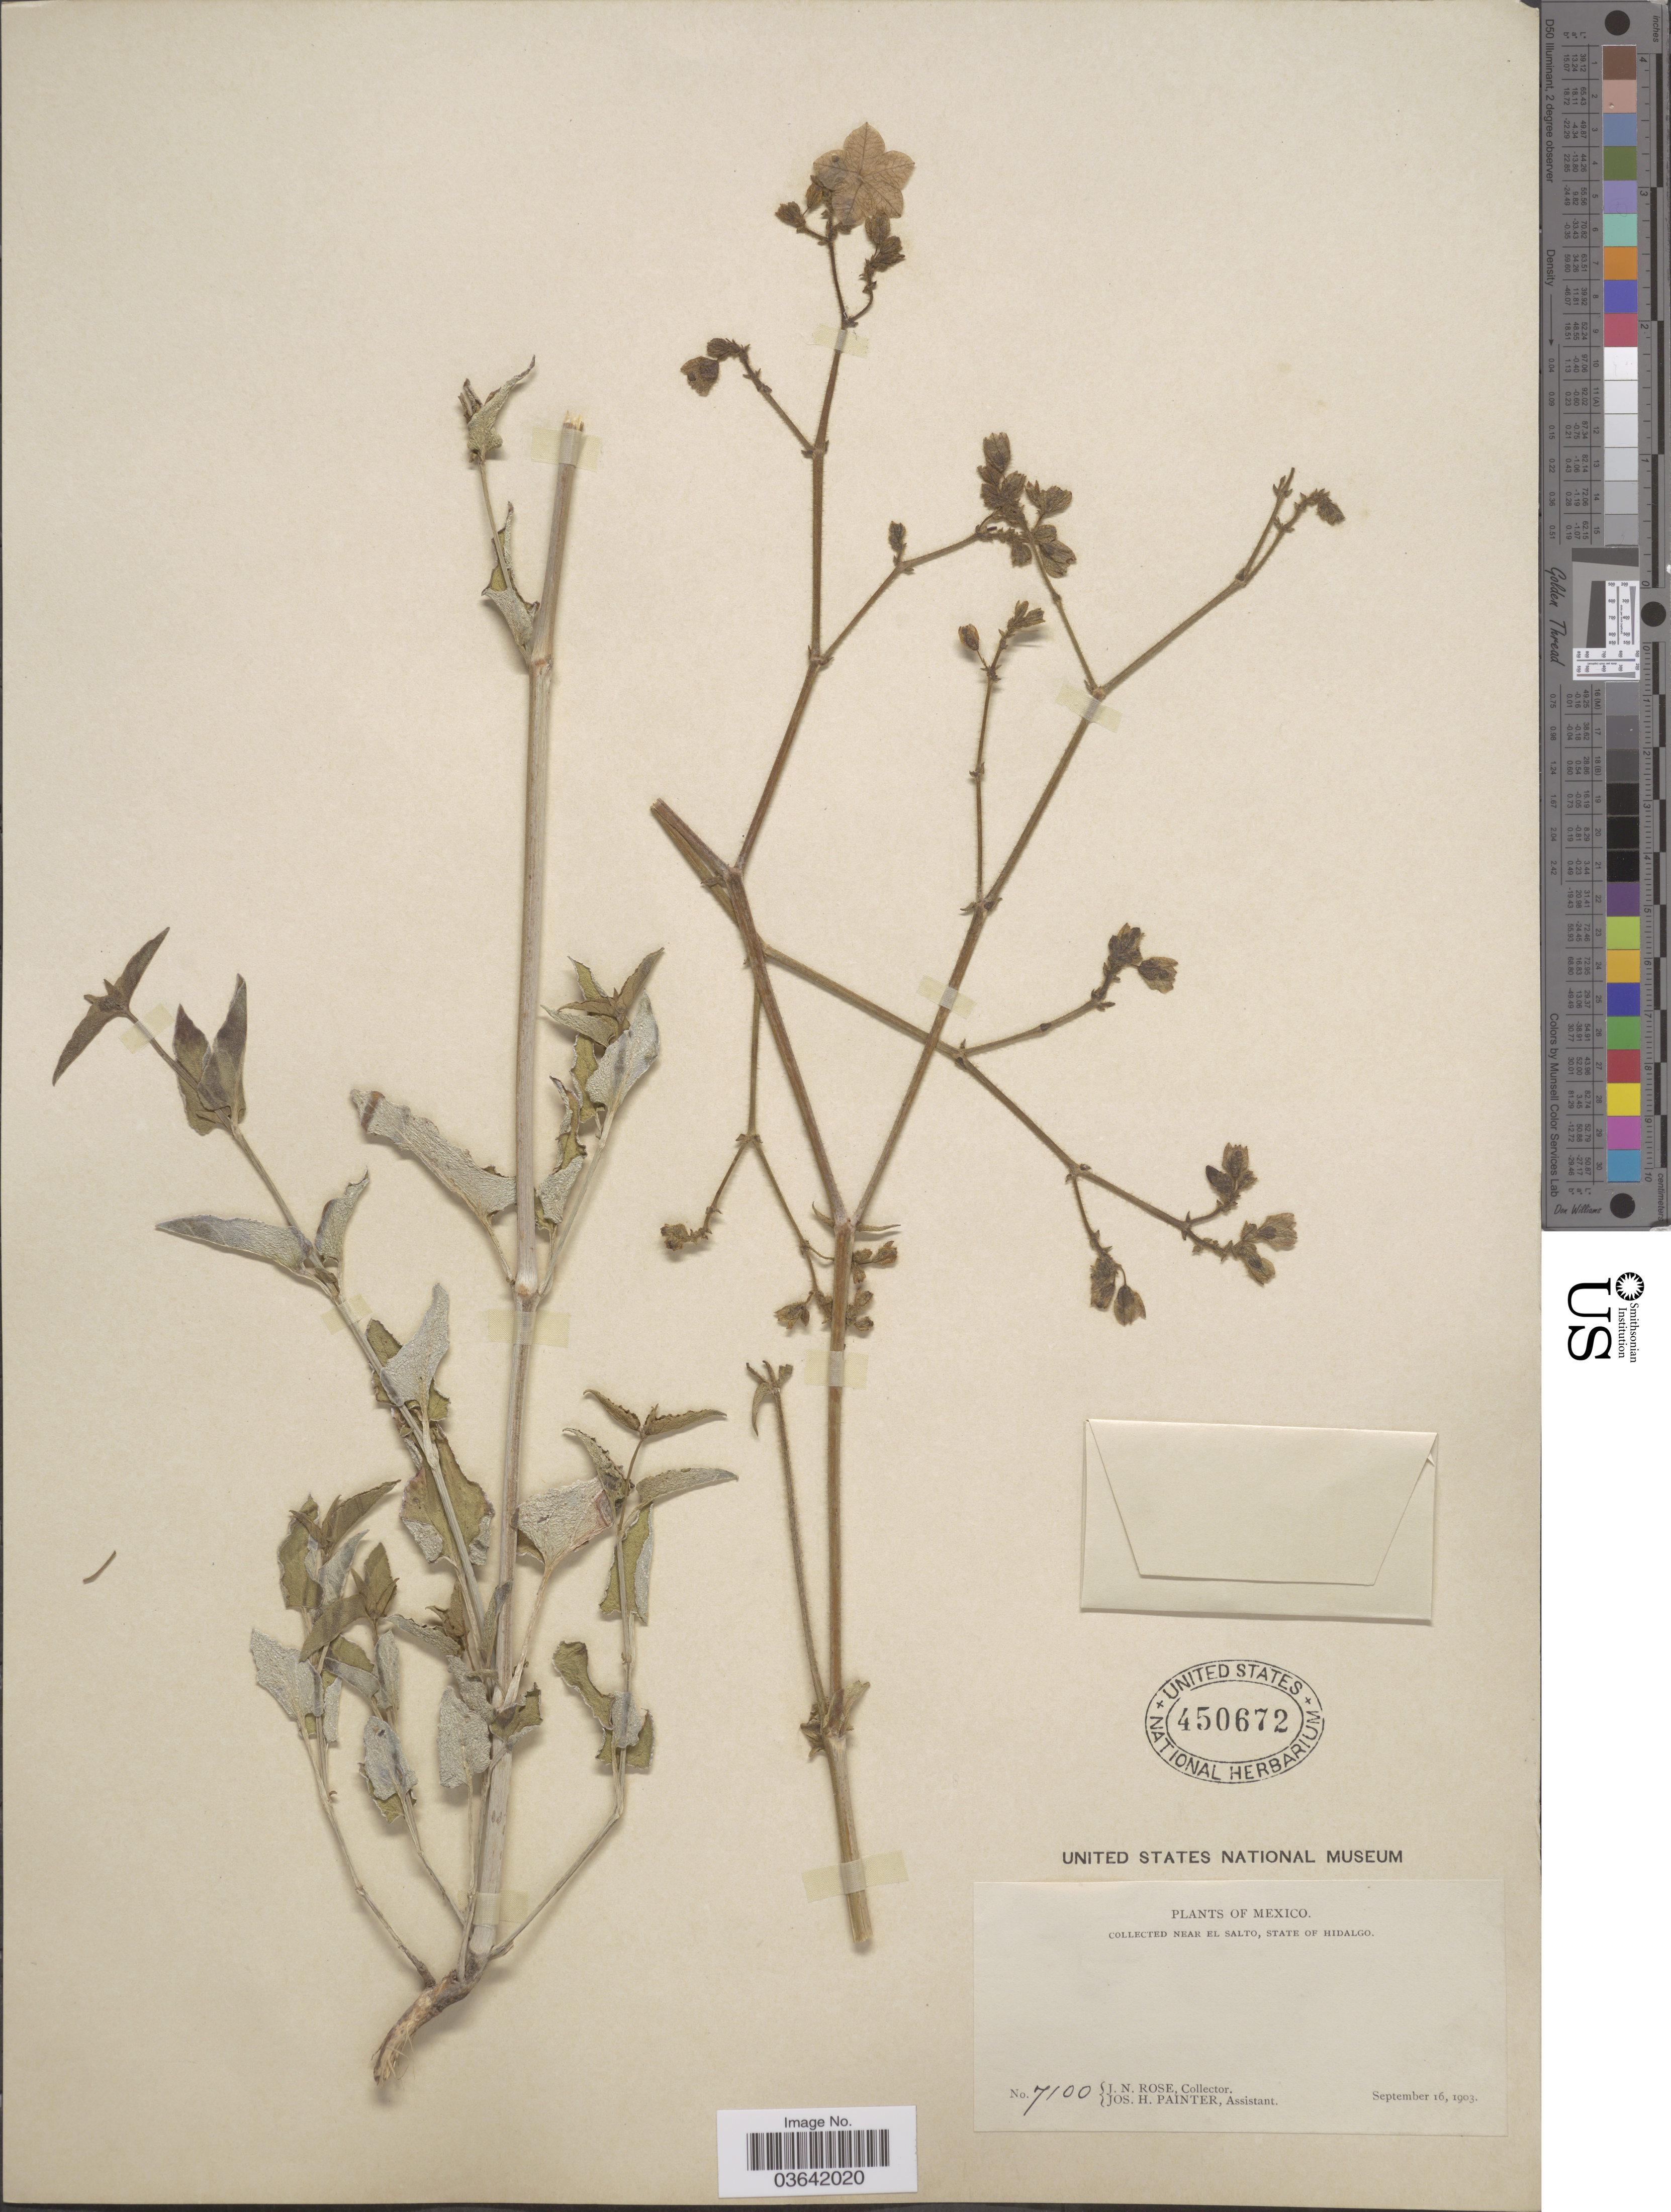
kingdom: Plantae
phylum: Tracheophyta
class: Magnoliopsida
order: Caryophyllales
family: Nyctaginaceae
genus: Mirabilis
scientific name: Mirabilis glabrifolia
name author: (Ort.) I.M. Johnst.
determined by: Strong, Mark T., (BOT), Smithsonian Institution - National Museum of Natural History (UNITED STATES)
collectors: J. N. Rose & J. H. Painter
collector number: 7100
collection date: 1903-09-16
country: Mexico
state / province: Hidalgo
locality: Near El Salto.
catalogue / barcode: US 450672